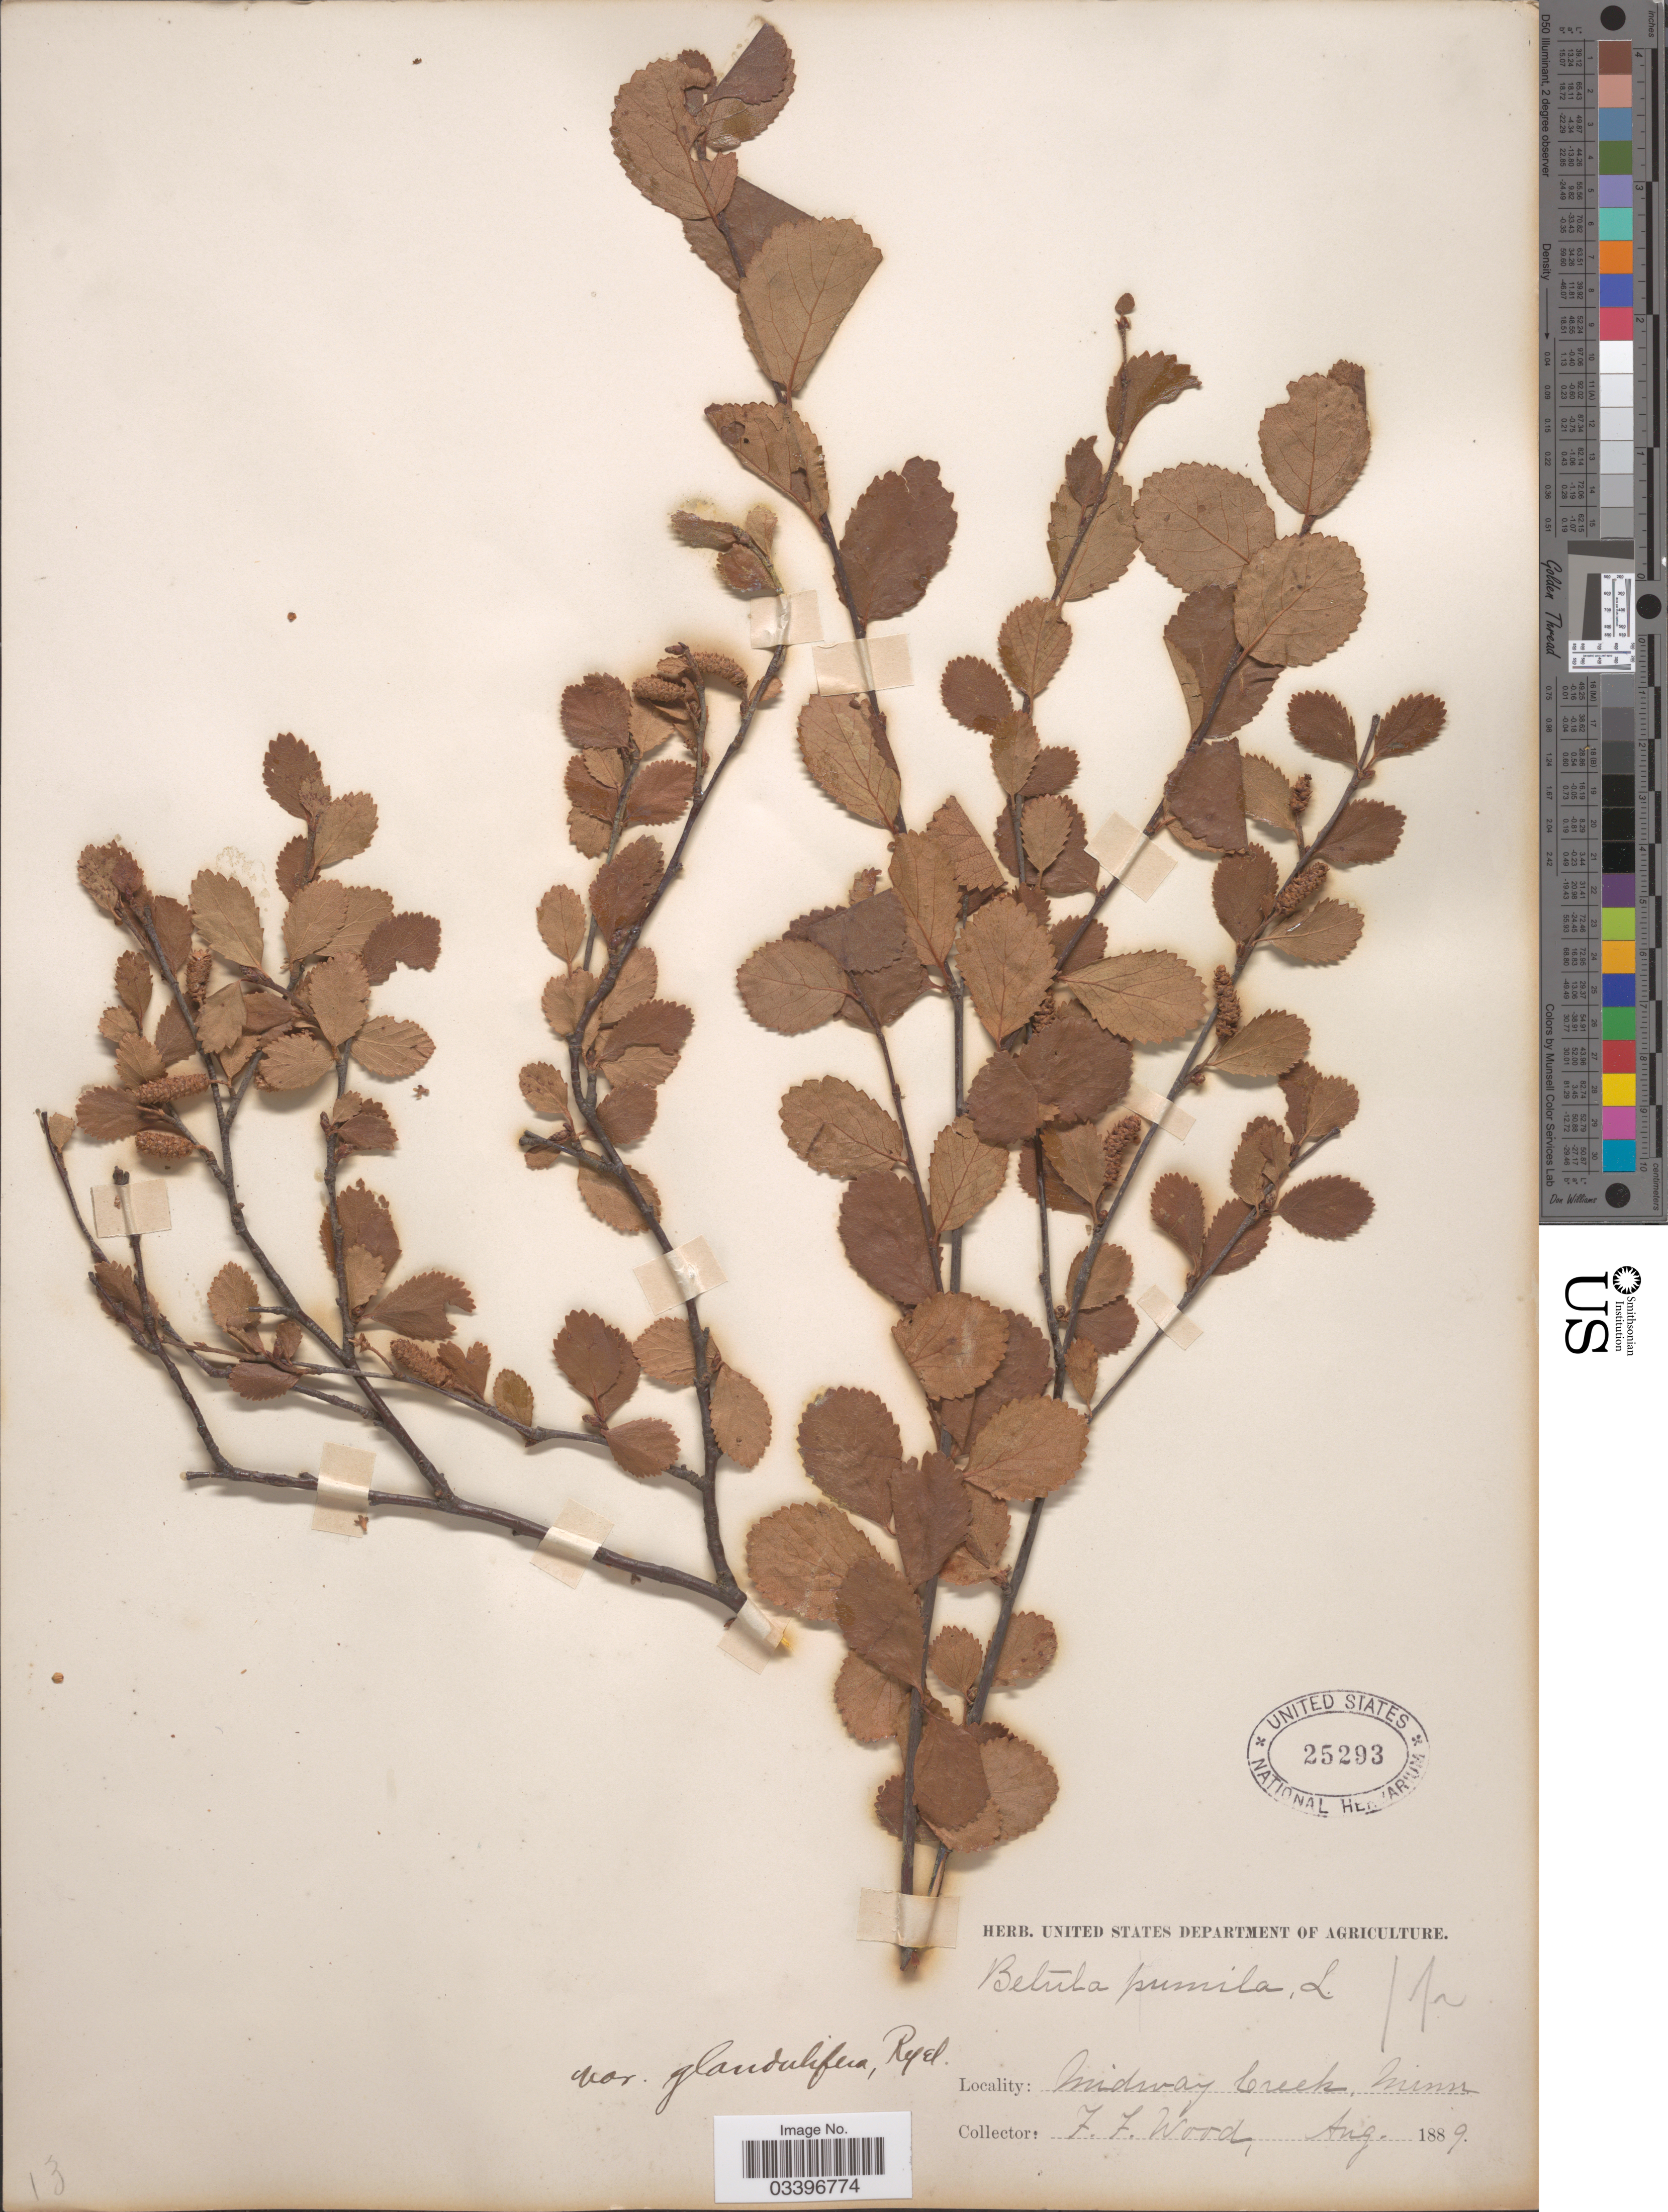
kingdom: Plantae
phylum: Tracheophyta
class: Magnoliopsida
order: Fagales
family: Betulaceae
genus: Betula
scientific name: Betula pumila var. glandulifera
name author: Regel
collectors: F. Wood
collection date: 1889-08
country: United States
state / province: Minnesota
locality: Midway Creek.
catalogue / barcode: US 25293